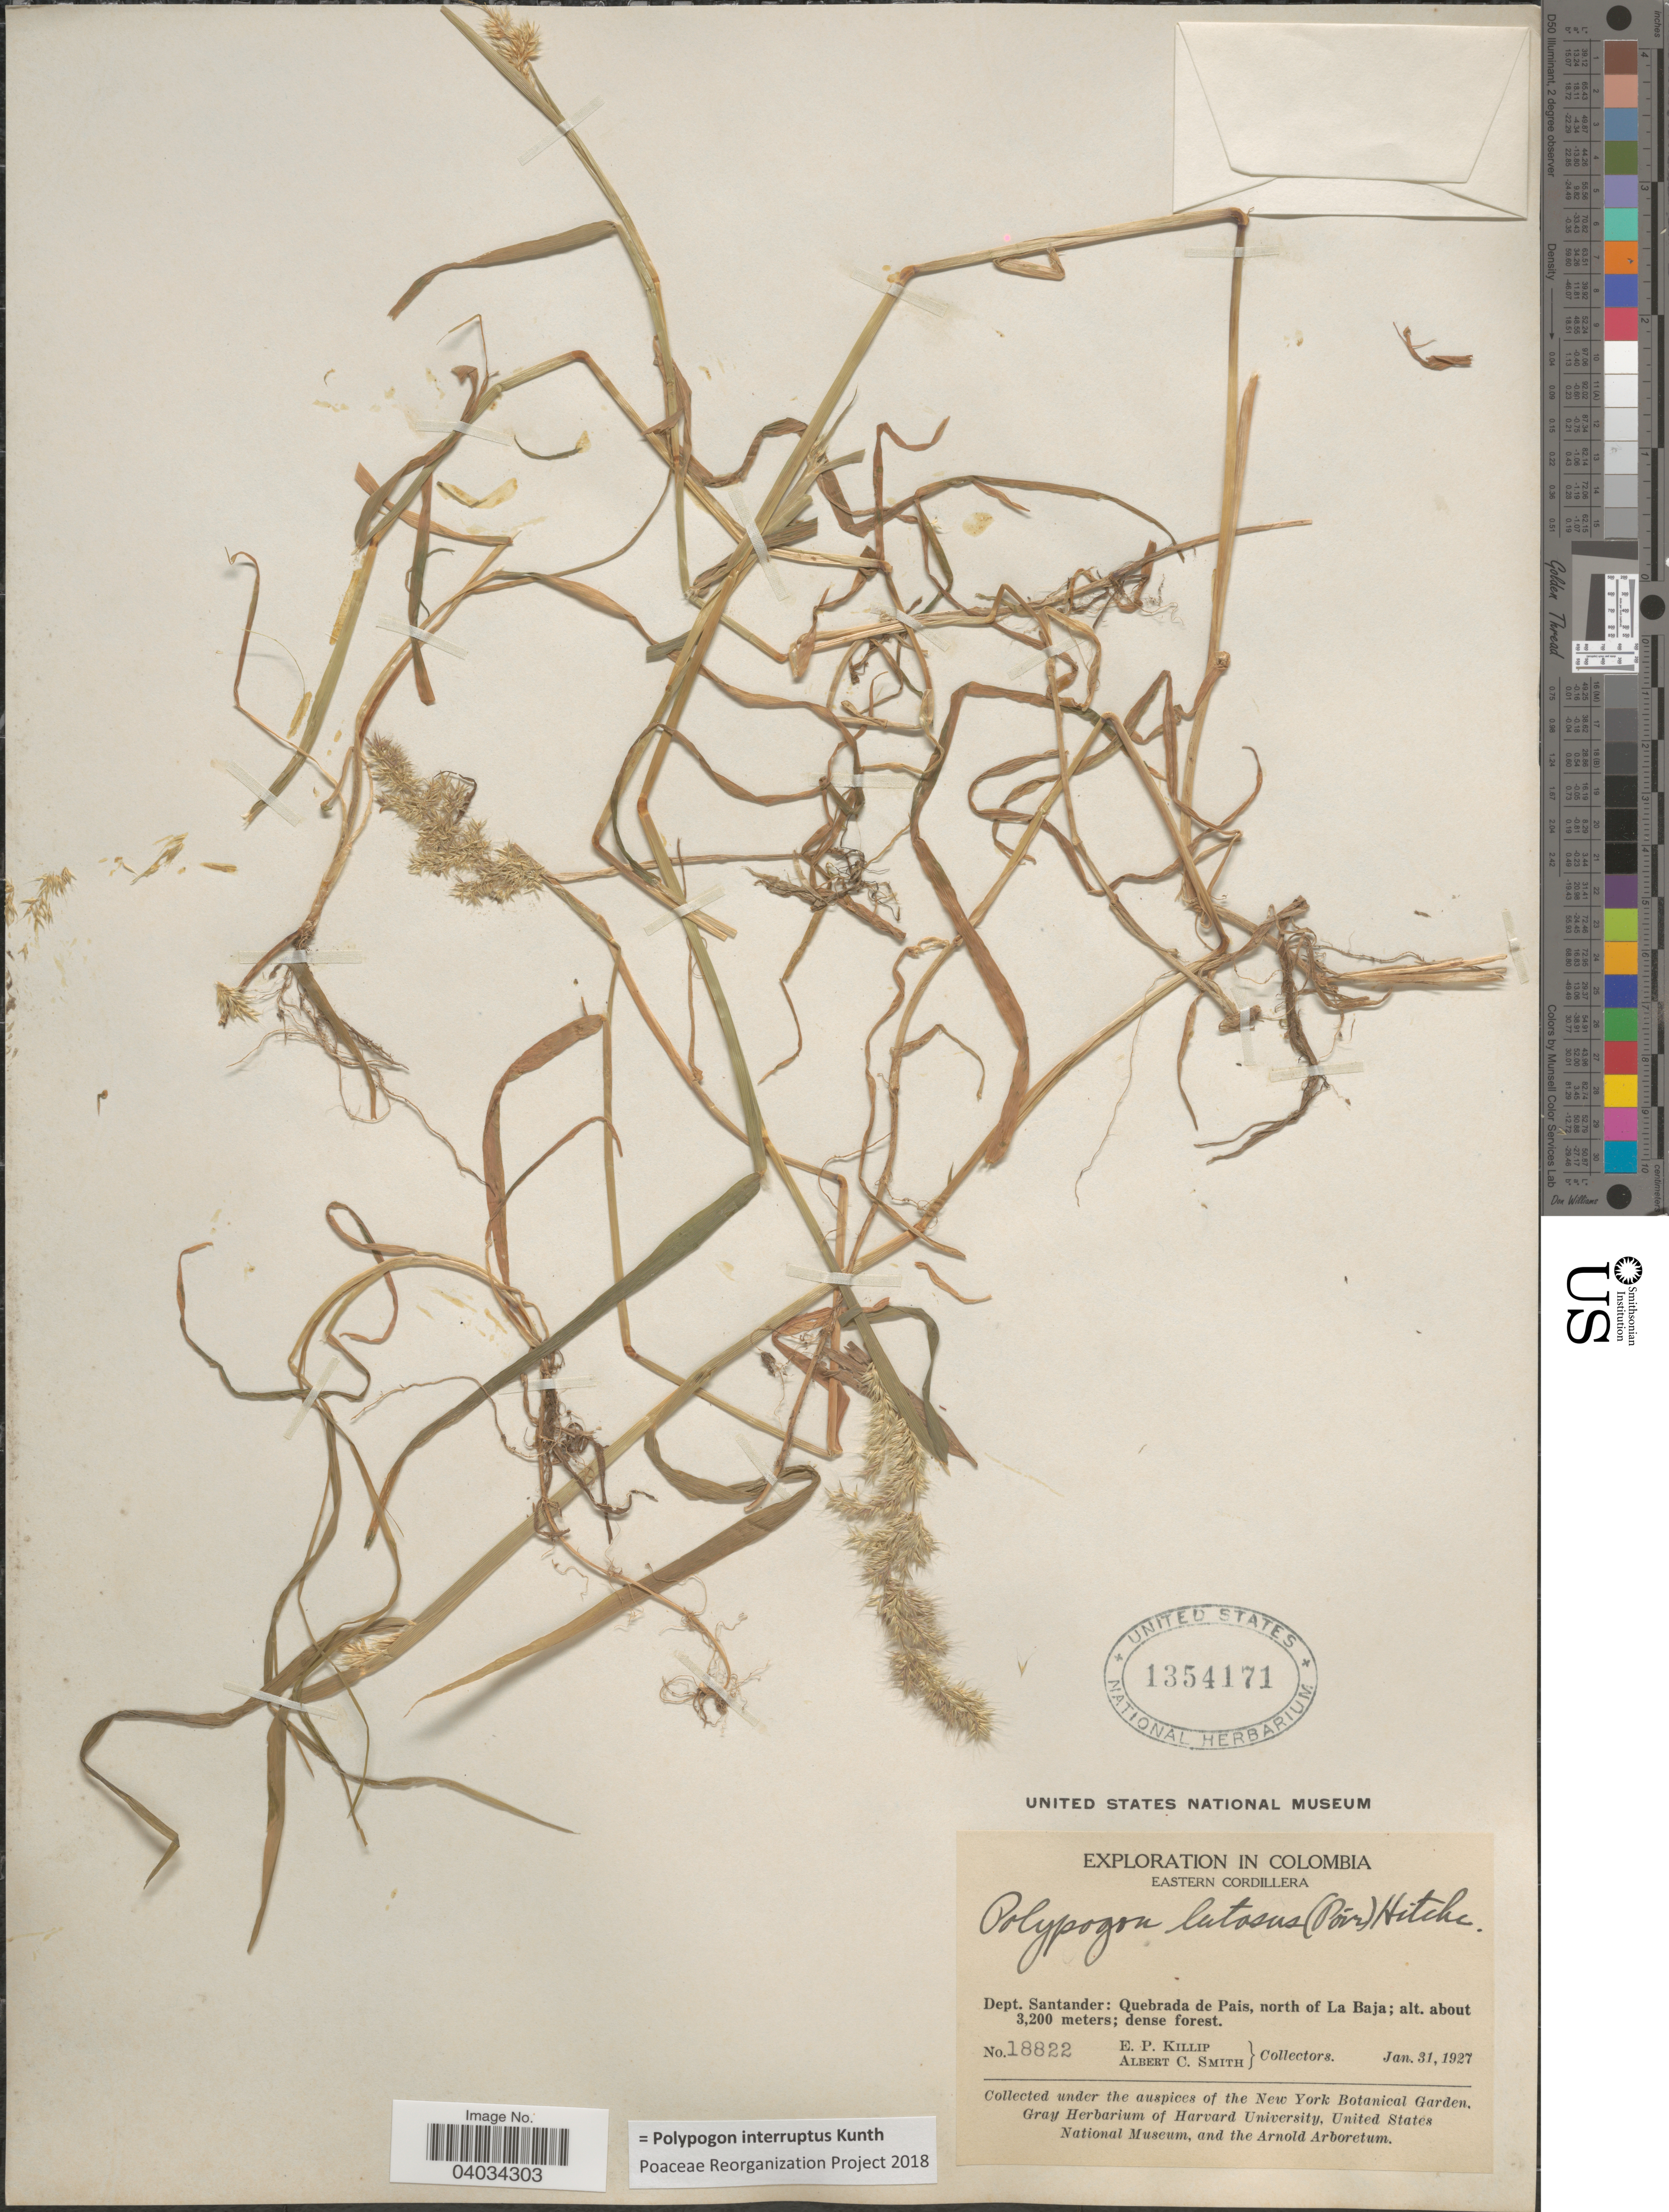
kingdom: Plantae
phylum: Tracheophyta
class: Liliopsida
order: Poales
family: Poaceae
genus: Polypogon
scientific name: Polypogon interruptus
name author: Kunth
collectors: E. P. Killip & A. C. Smith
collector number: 18822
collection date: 1927-01-31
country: Colombia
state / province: Santander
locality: Eastern Cordillera. Dept. Santander: Quebrada de Pais, north of La Baja.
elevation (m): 3200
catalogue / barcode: US 1354171